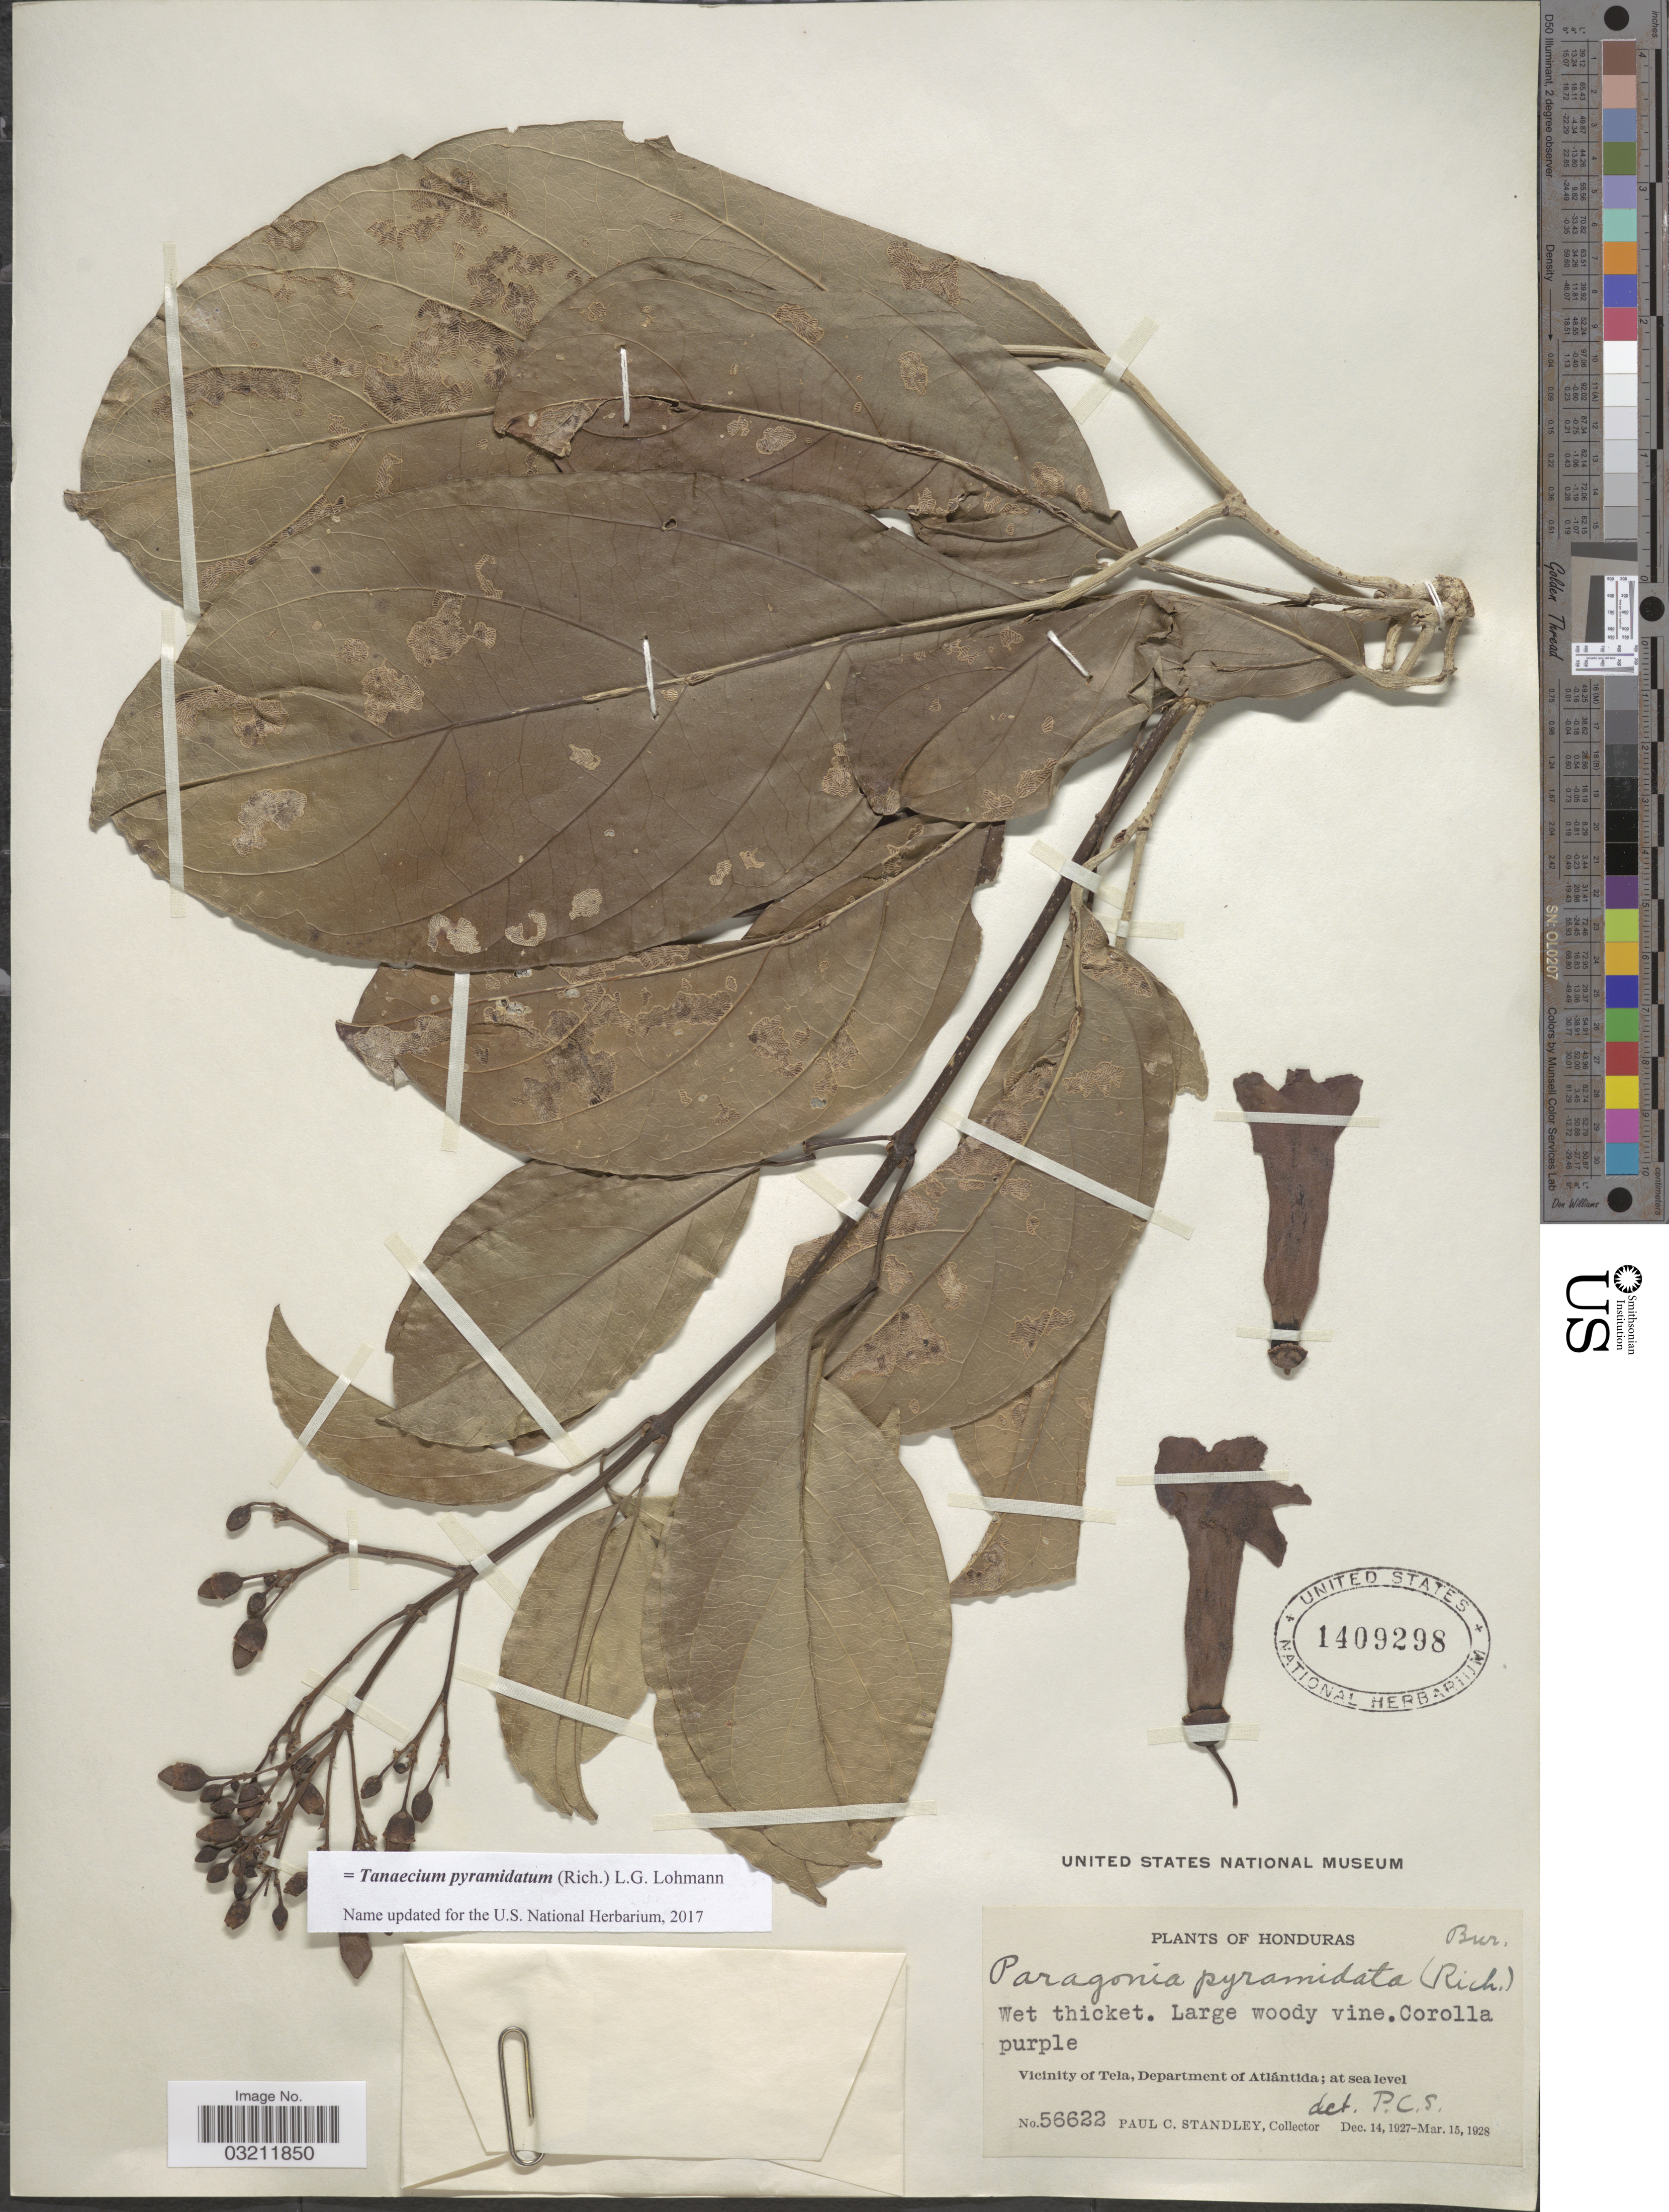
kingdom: Plantae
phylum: Tracheophyta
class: Magnoliopsida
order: Lamiales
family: Bignoniaceae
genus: Tanaecium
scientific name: Tanaecium pyramidatum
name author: (Rich.) L.G. Lohmann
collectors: P. C. Standley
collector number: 56622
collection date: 1927-12-14/1928-03-15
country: Honduras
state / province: Atlántida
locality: Vicinity of Tela, Department of Atlántida.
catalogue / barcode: US 1409298